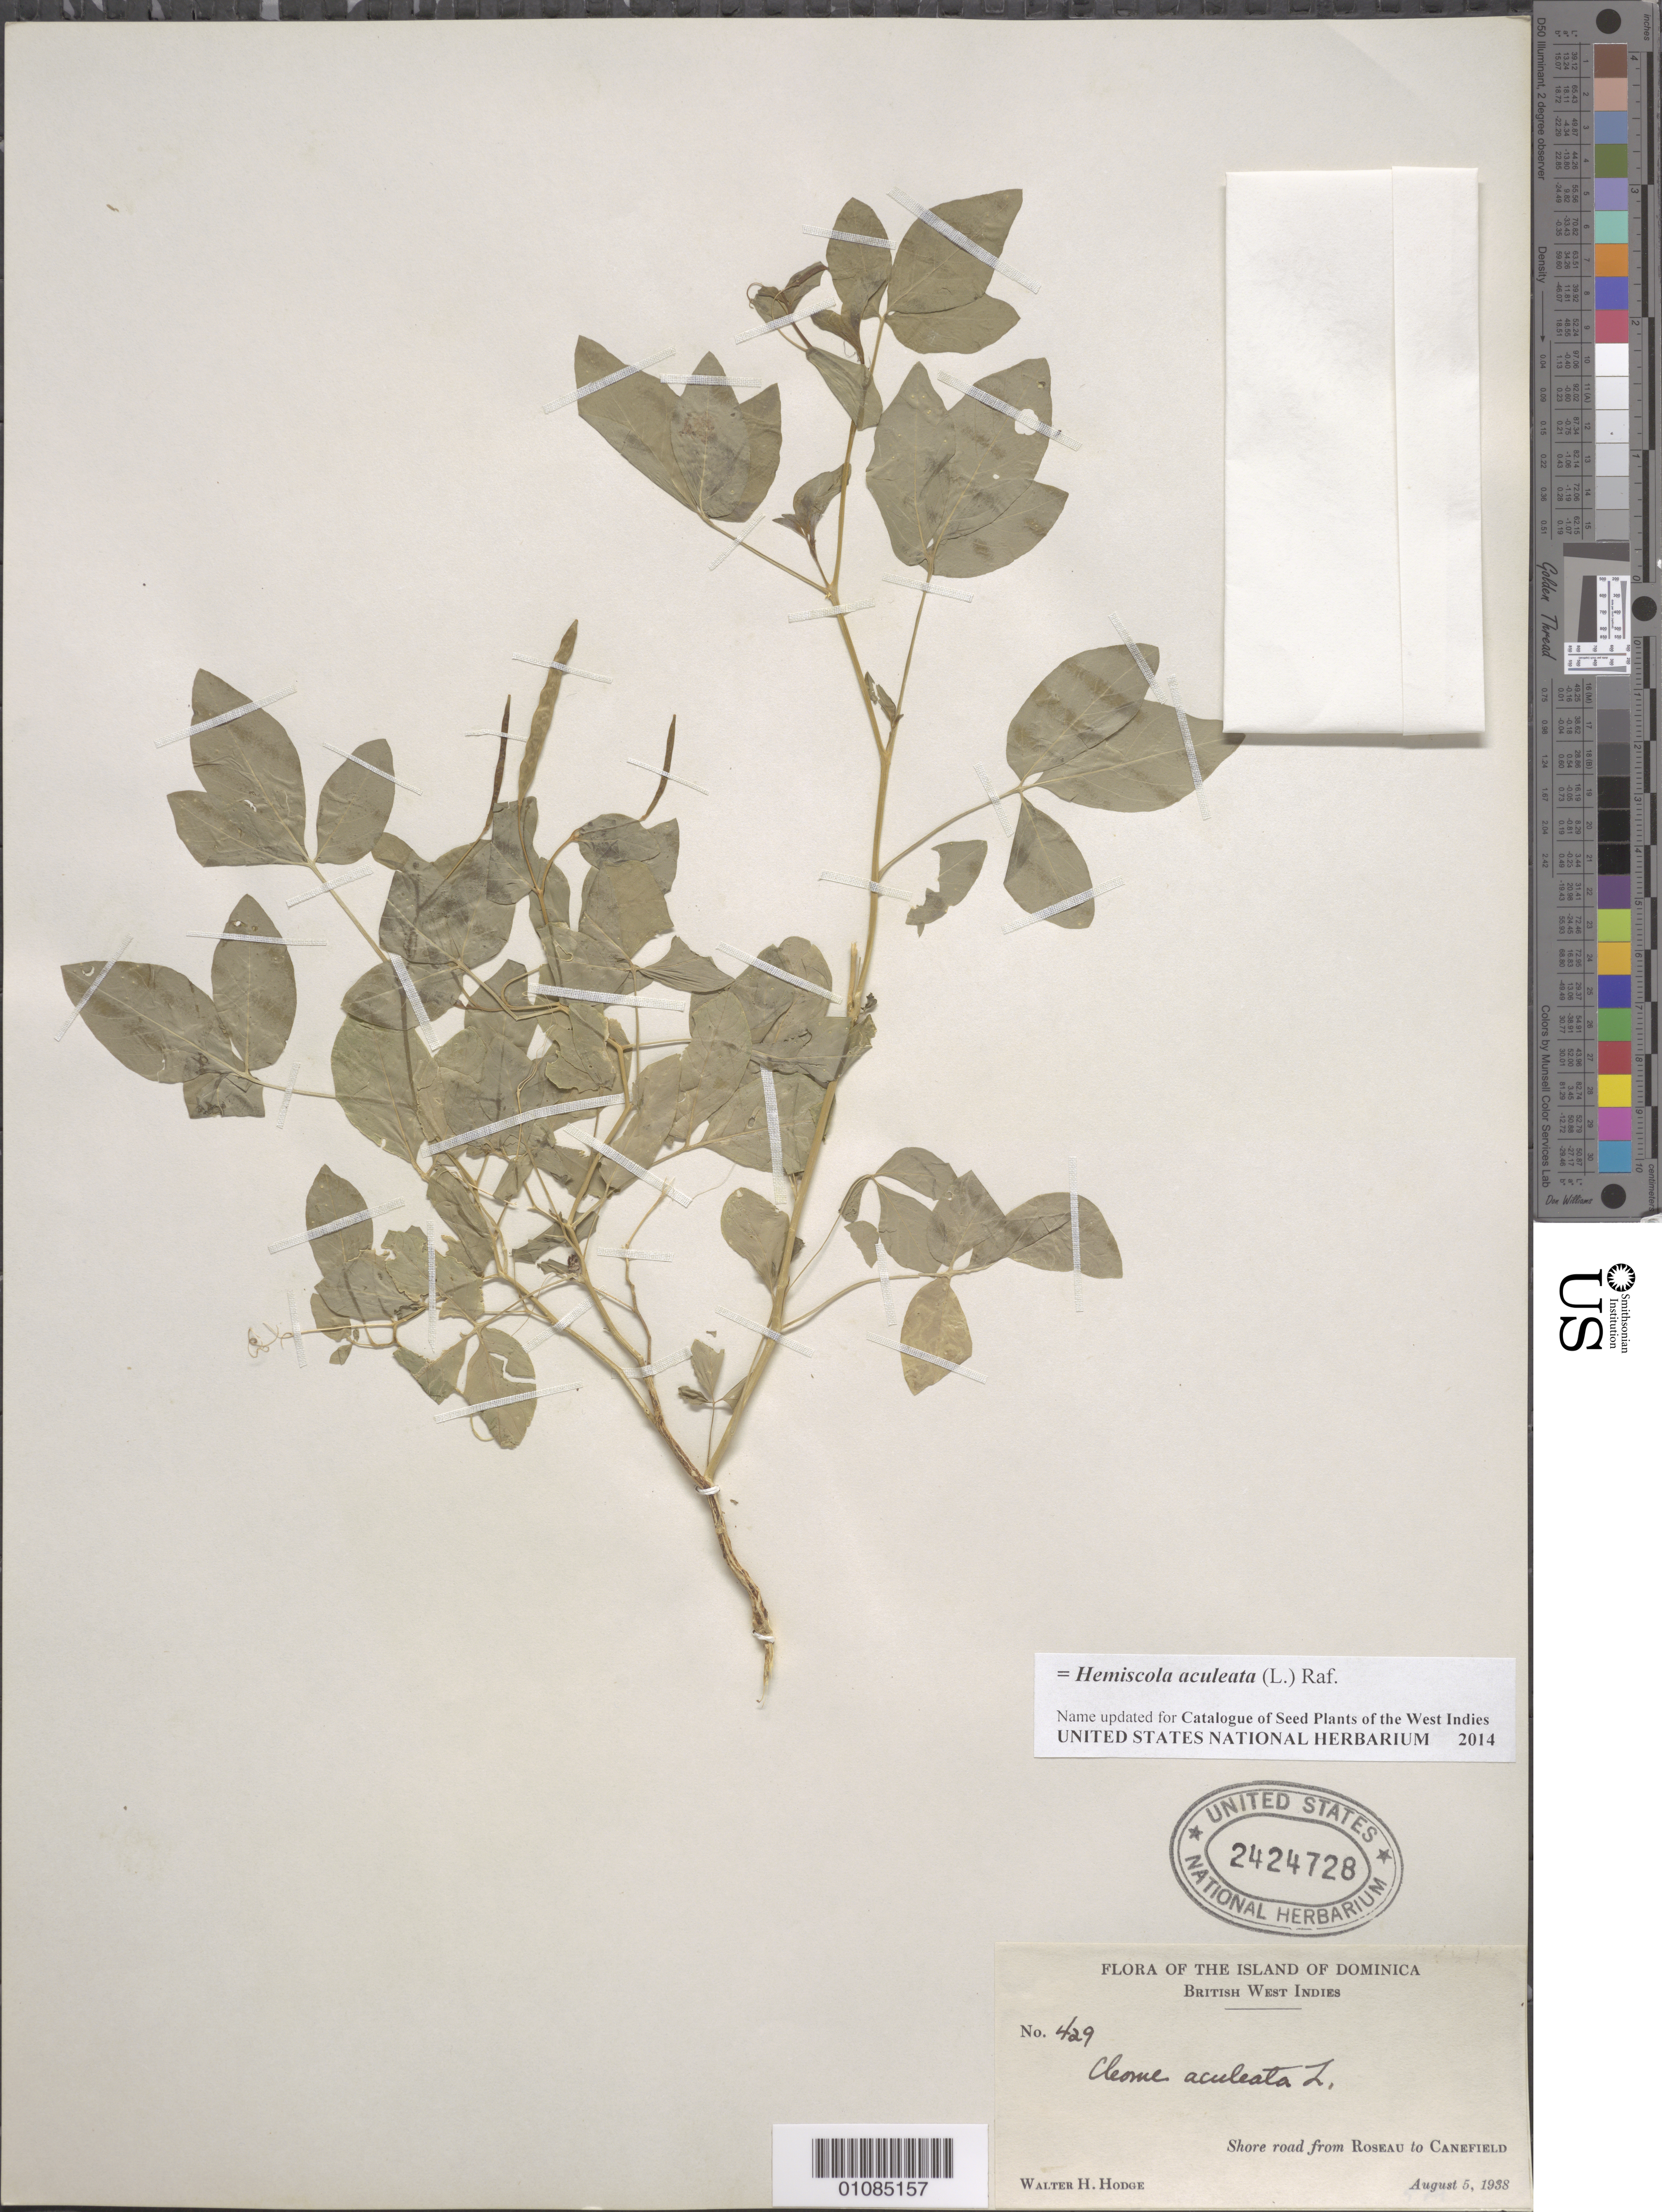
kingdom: Plantae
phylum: Tracheophyta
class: Magnoliopsida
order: Brassicales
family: Cleomaceae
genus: Tarenaya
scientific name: Tarenaya aculeata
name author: (L.) Soares Neto & Roalson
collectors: W. Hodge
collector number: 429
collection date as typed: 05 Aug 1938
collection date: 1938-08-05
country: Dominica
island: Dominica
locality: Shore road from Roseau to Canefield.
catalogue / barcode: US 2424728